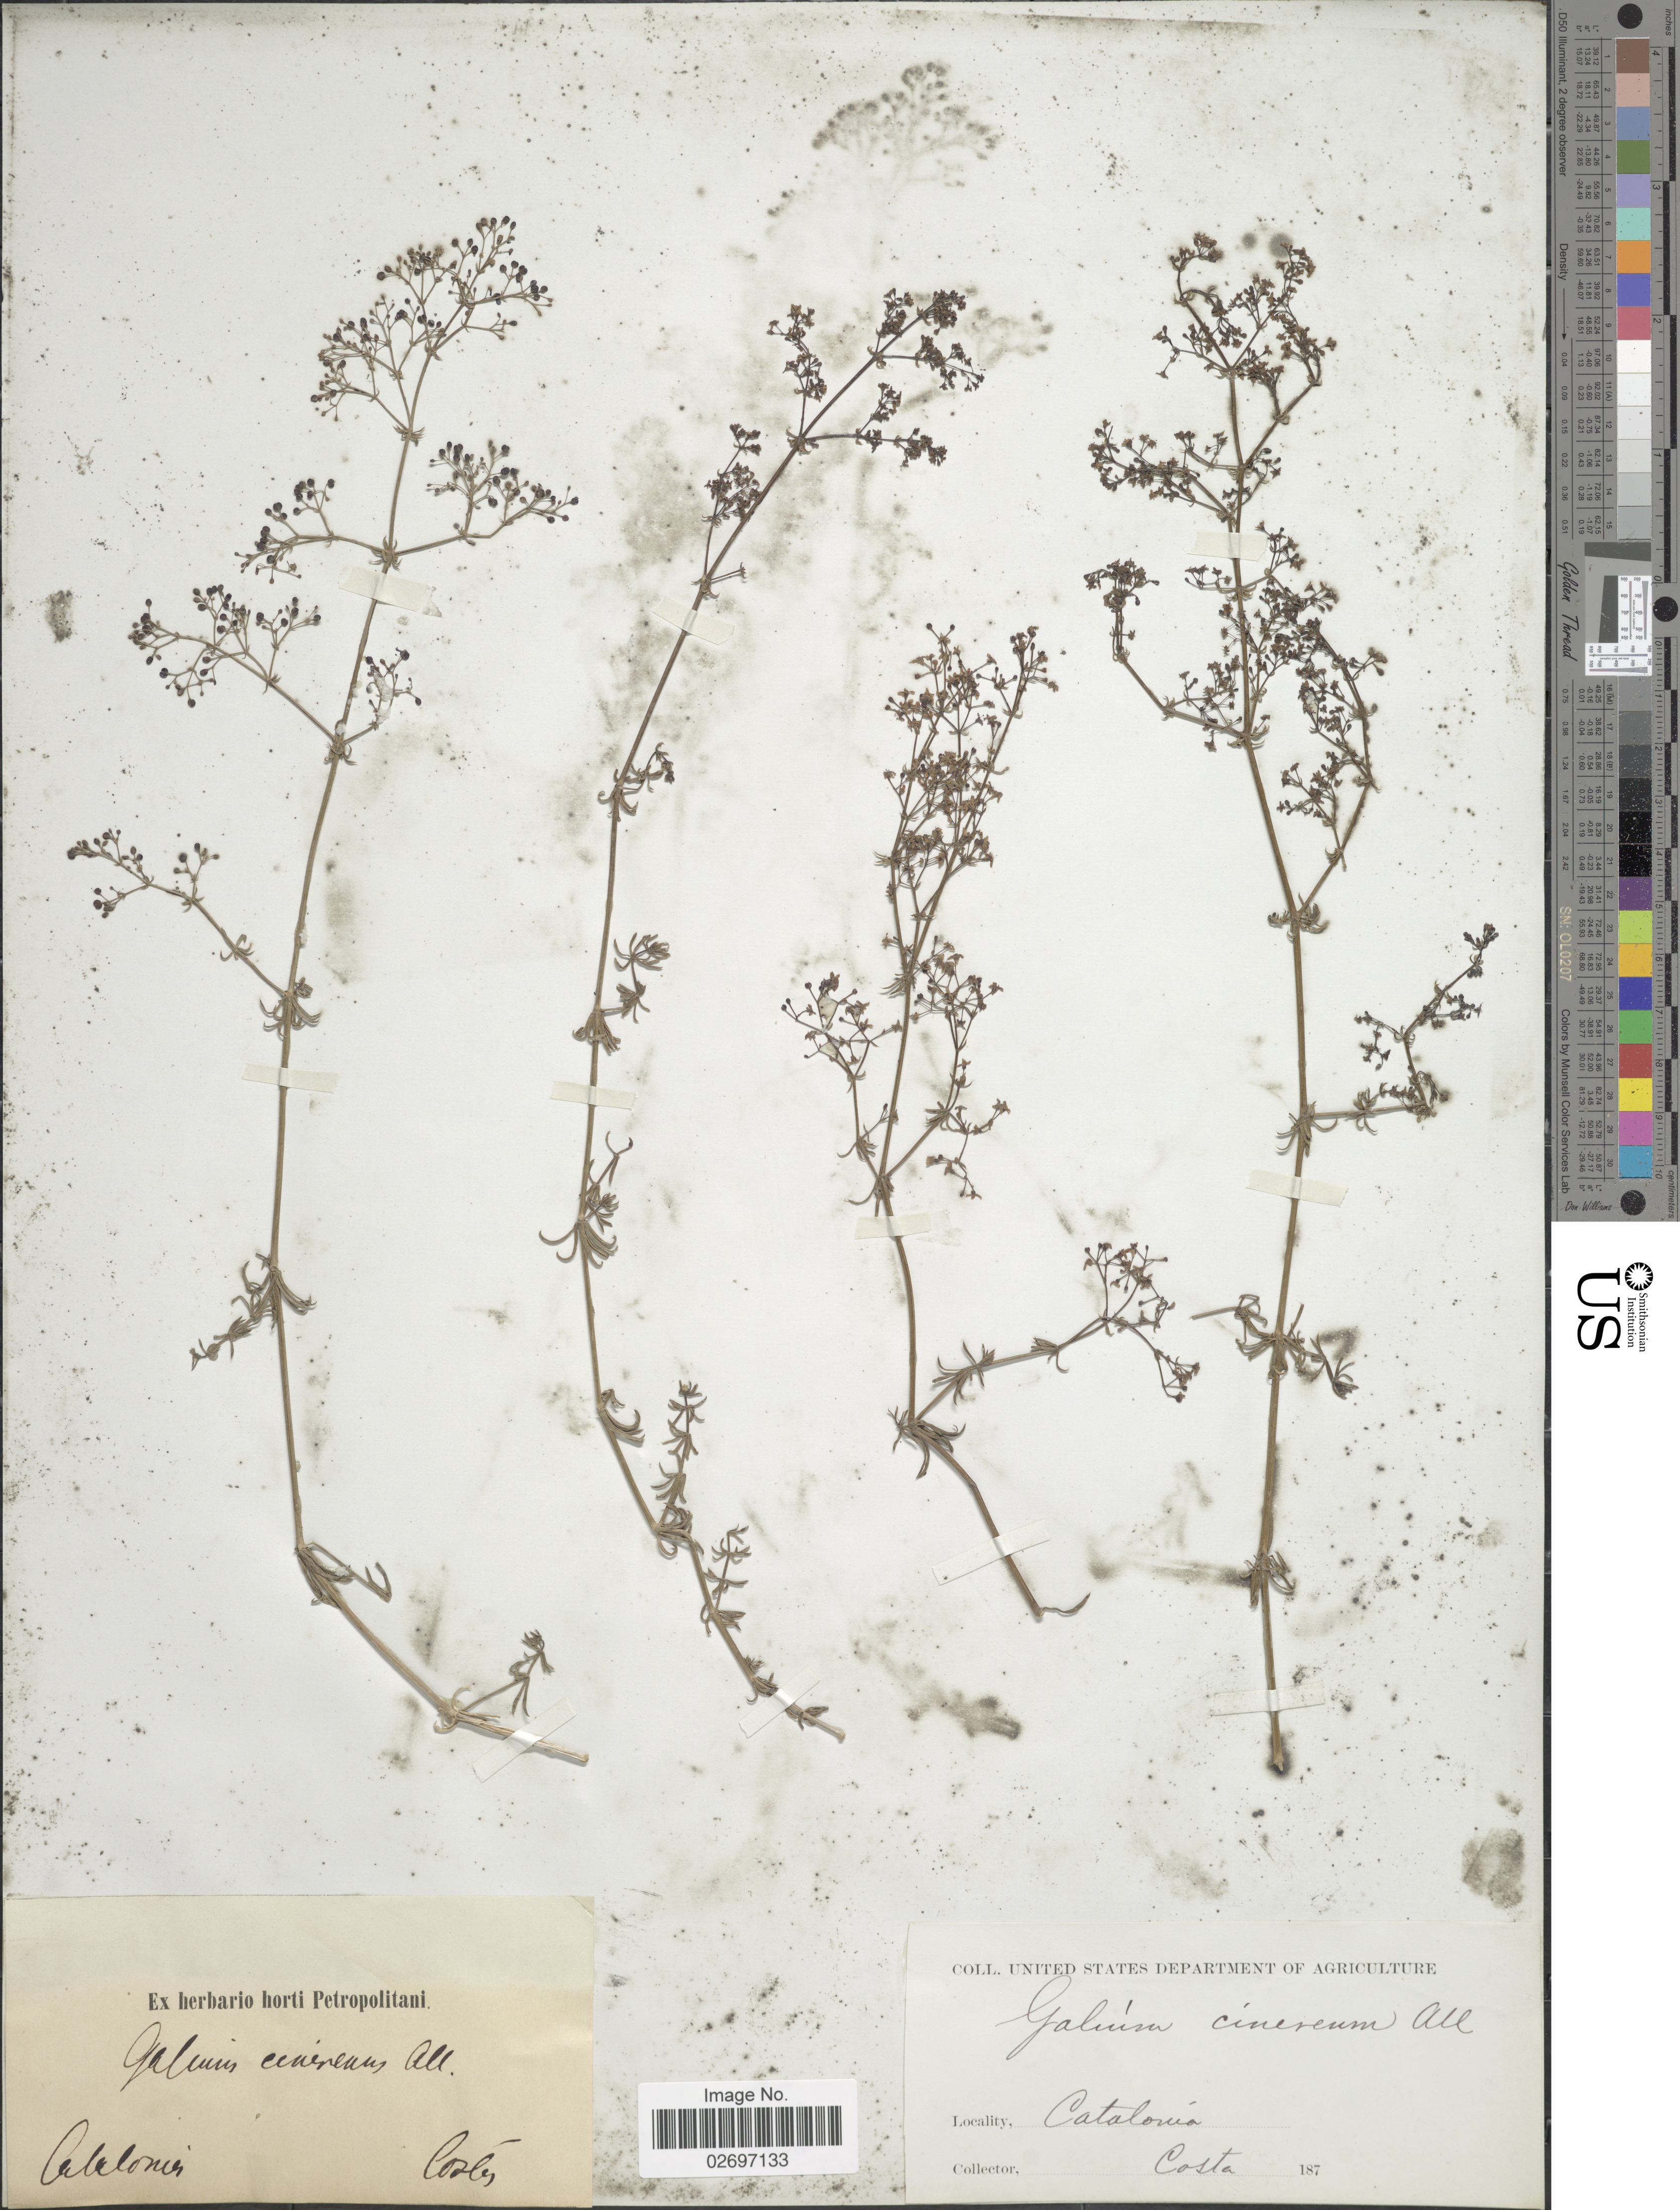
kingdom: Plantae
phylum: Tracheophyta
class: Magnoliopsida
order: Gentianales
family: Rubiaceae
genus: Galium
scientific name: Galium cinereum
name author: All.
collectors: -. Costes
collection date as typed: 187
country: Spain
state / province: Catalunya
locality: Catalonia